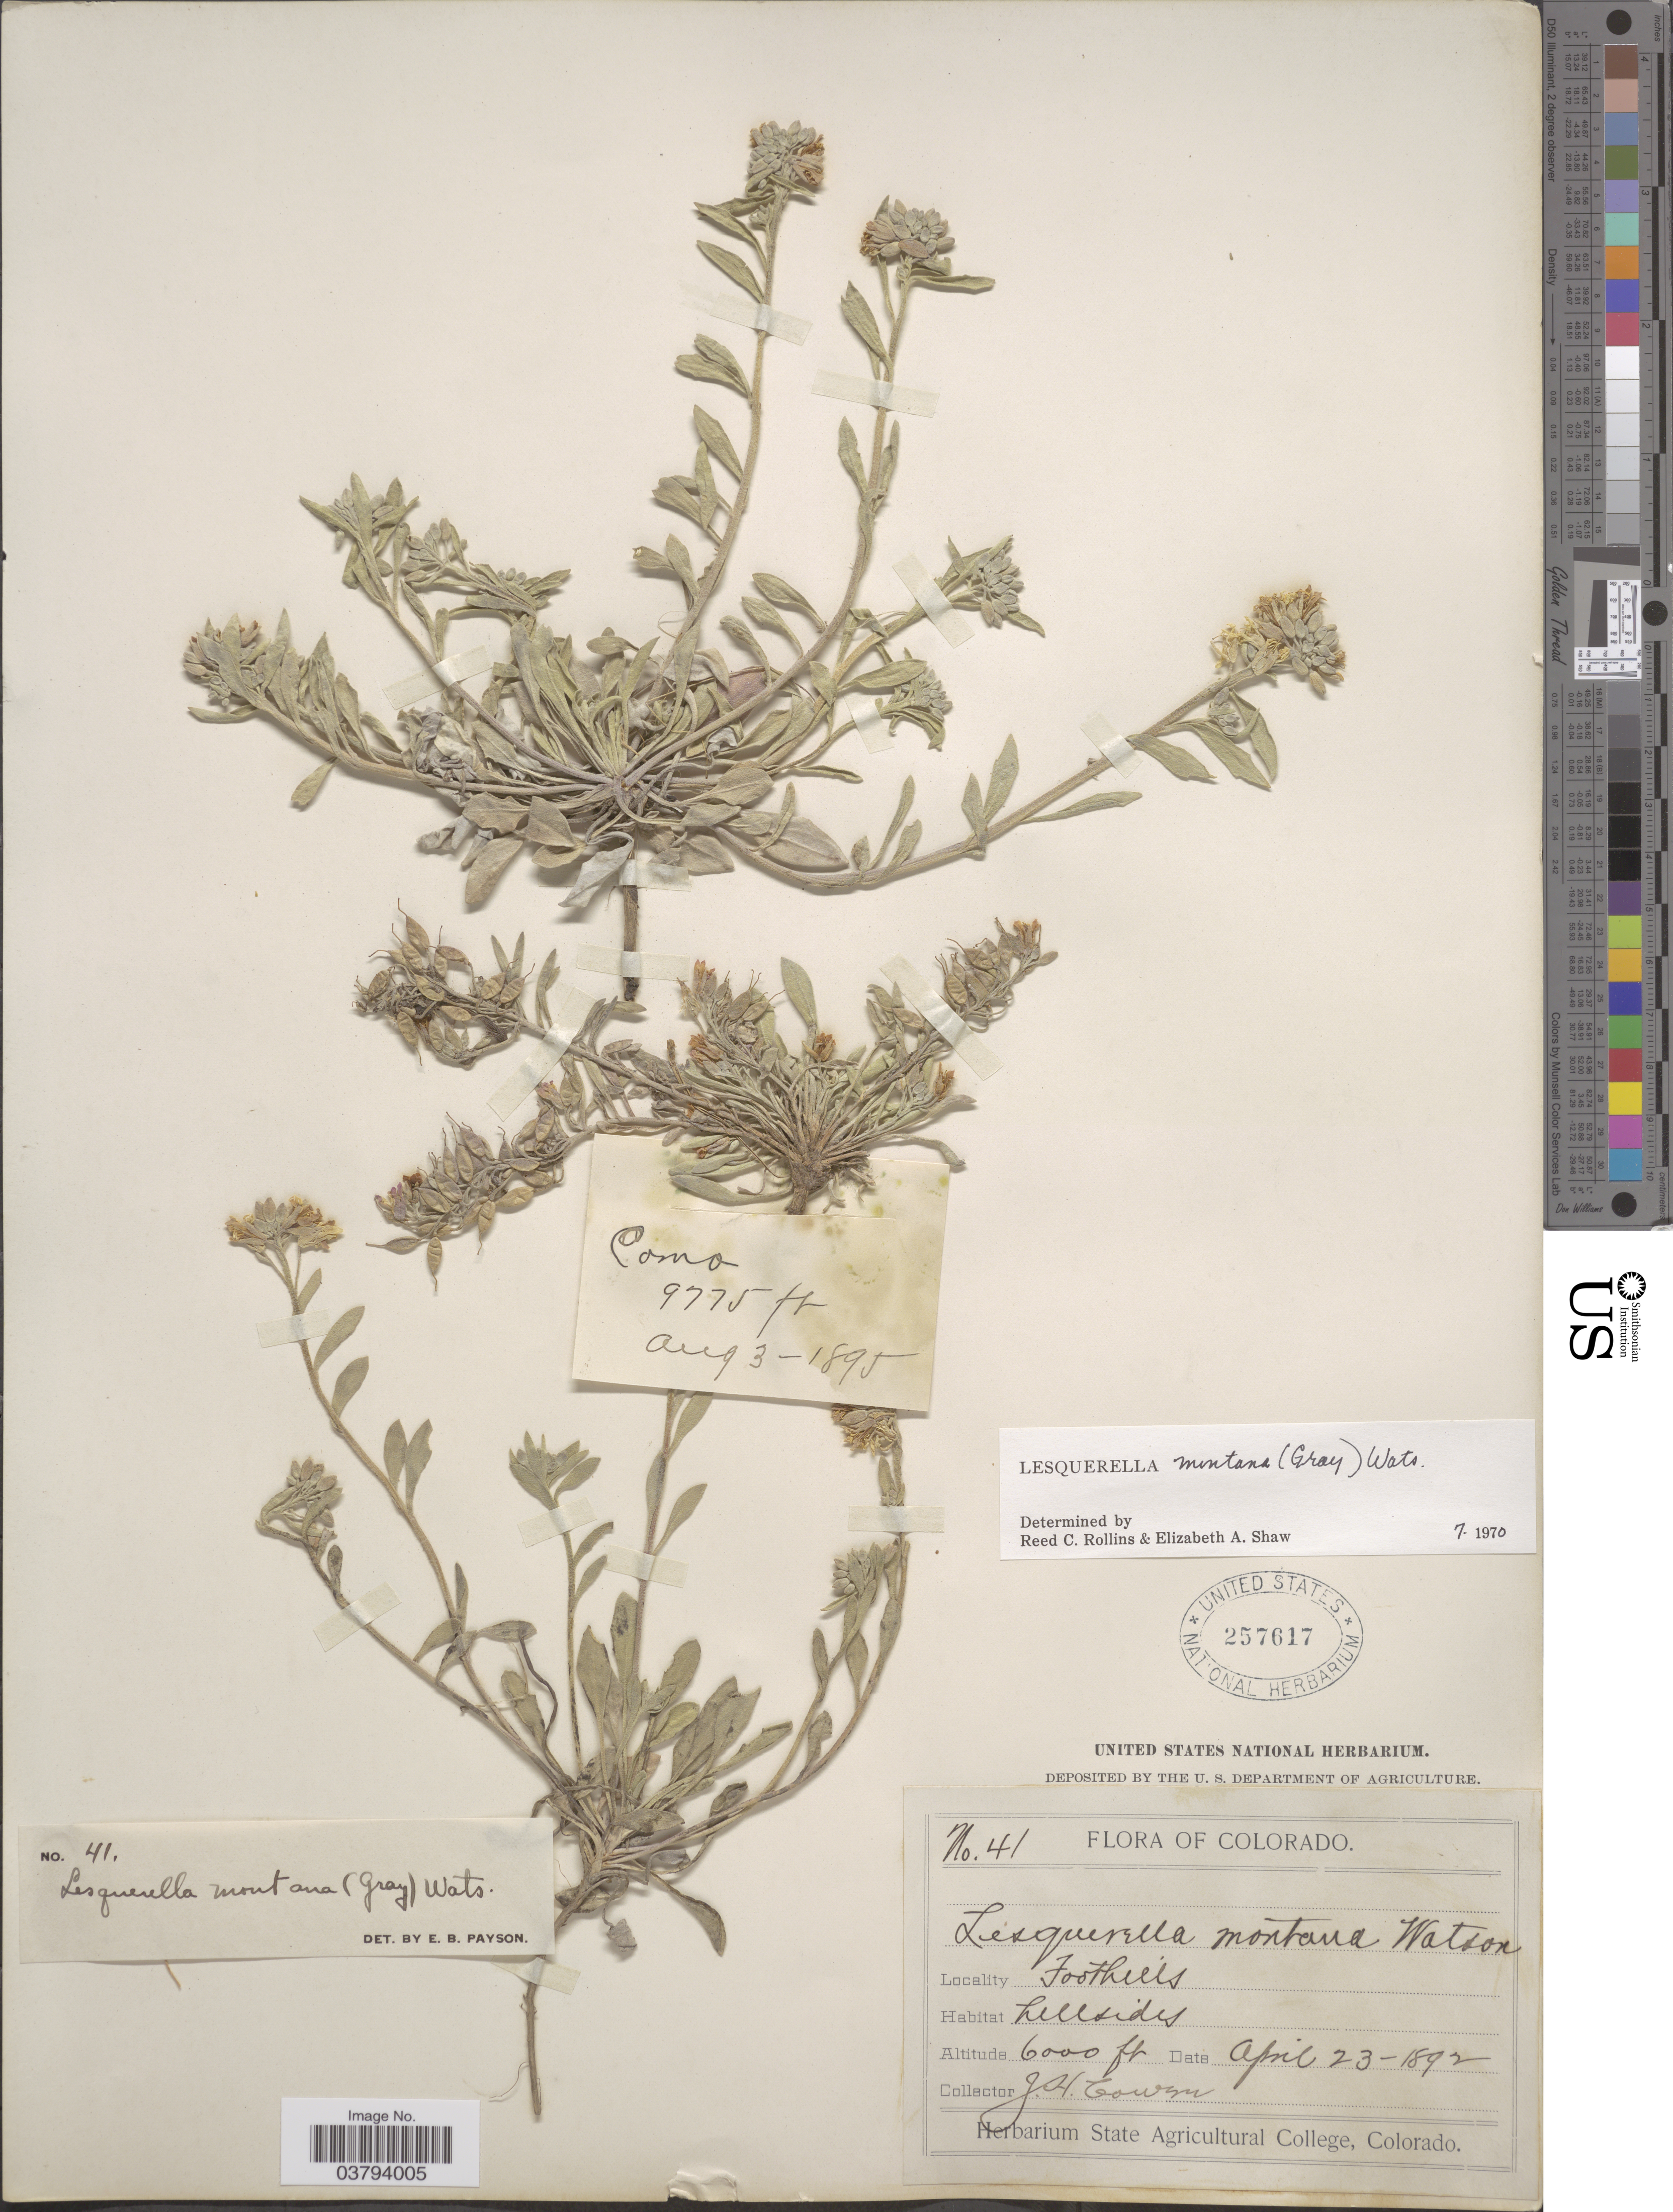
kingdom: Plantae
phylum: Tracheophyta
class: Magnoliopsida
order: Brassicales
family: Brassicaceae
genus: Lesquerella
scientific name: Lesquerella montana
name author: (A. Gray) S. Watson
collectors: J. H. Cowen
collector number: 41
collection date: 1892-04-23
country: United States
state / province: Colorado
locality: Foothills.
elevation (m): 1829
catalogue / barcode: US 257617